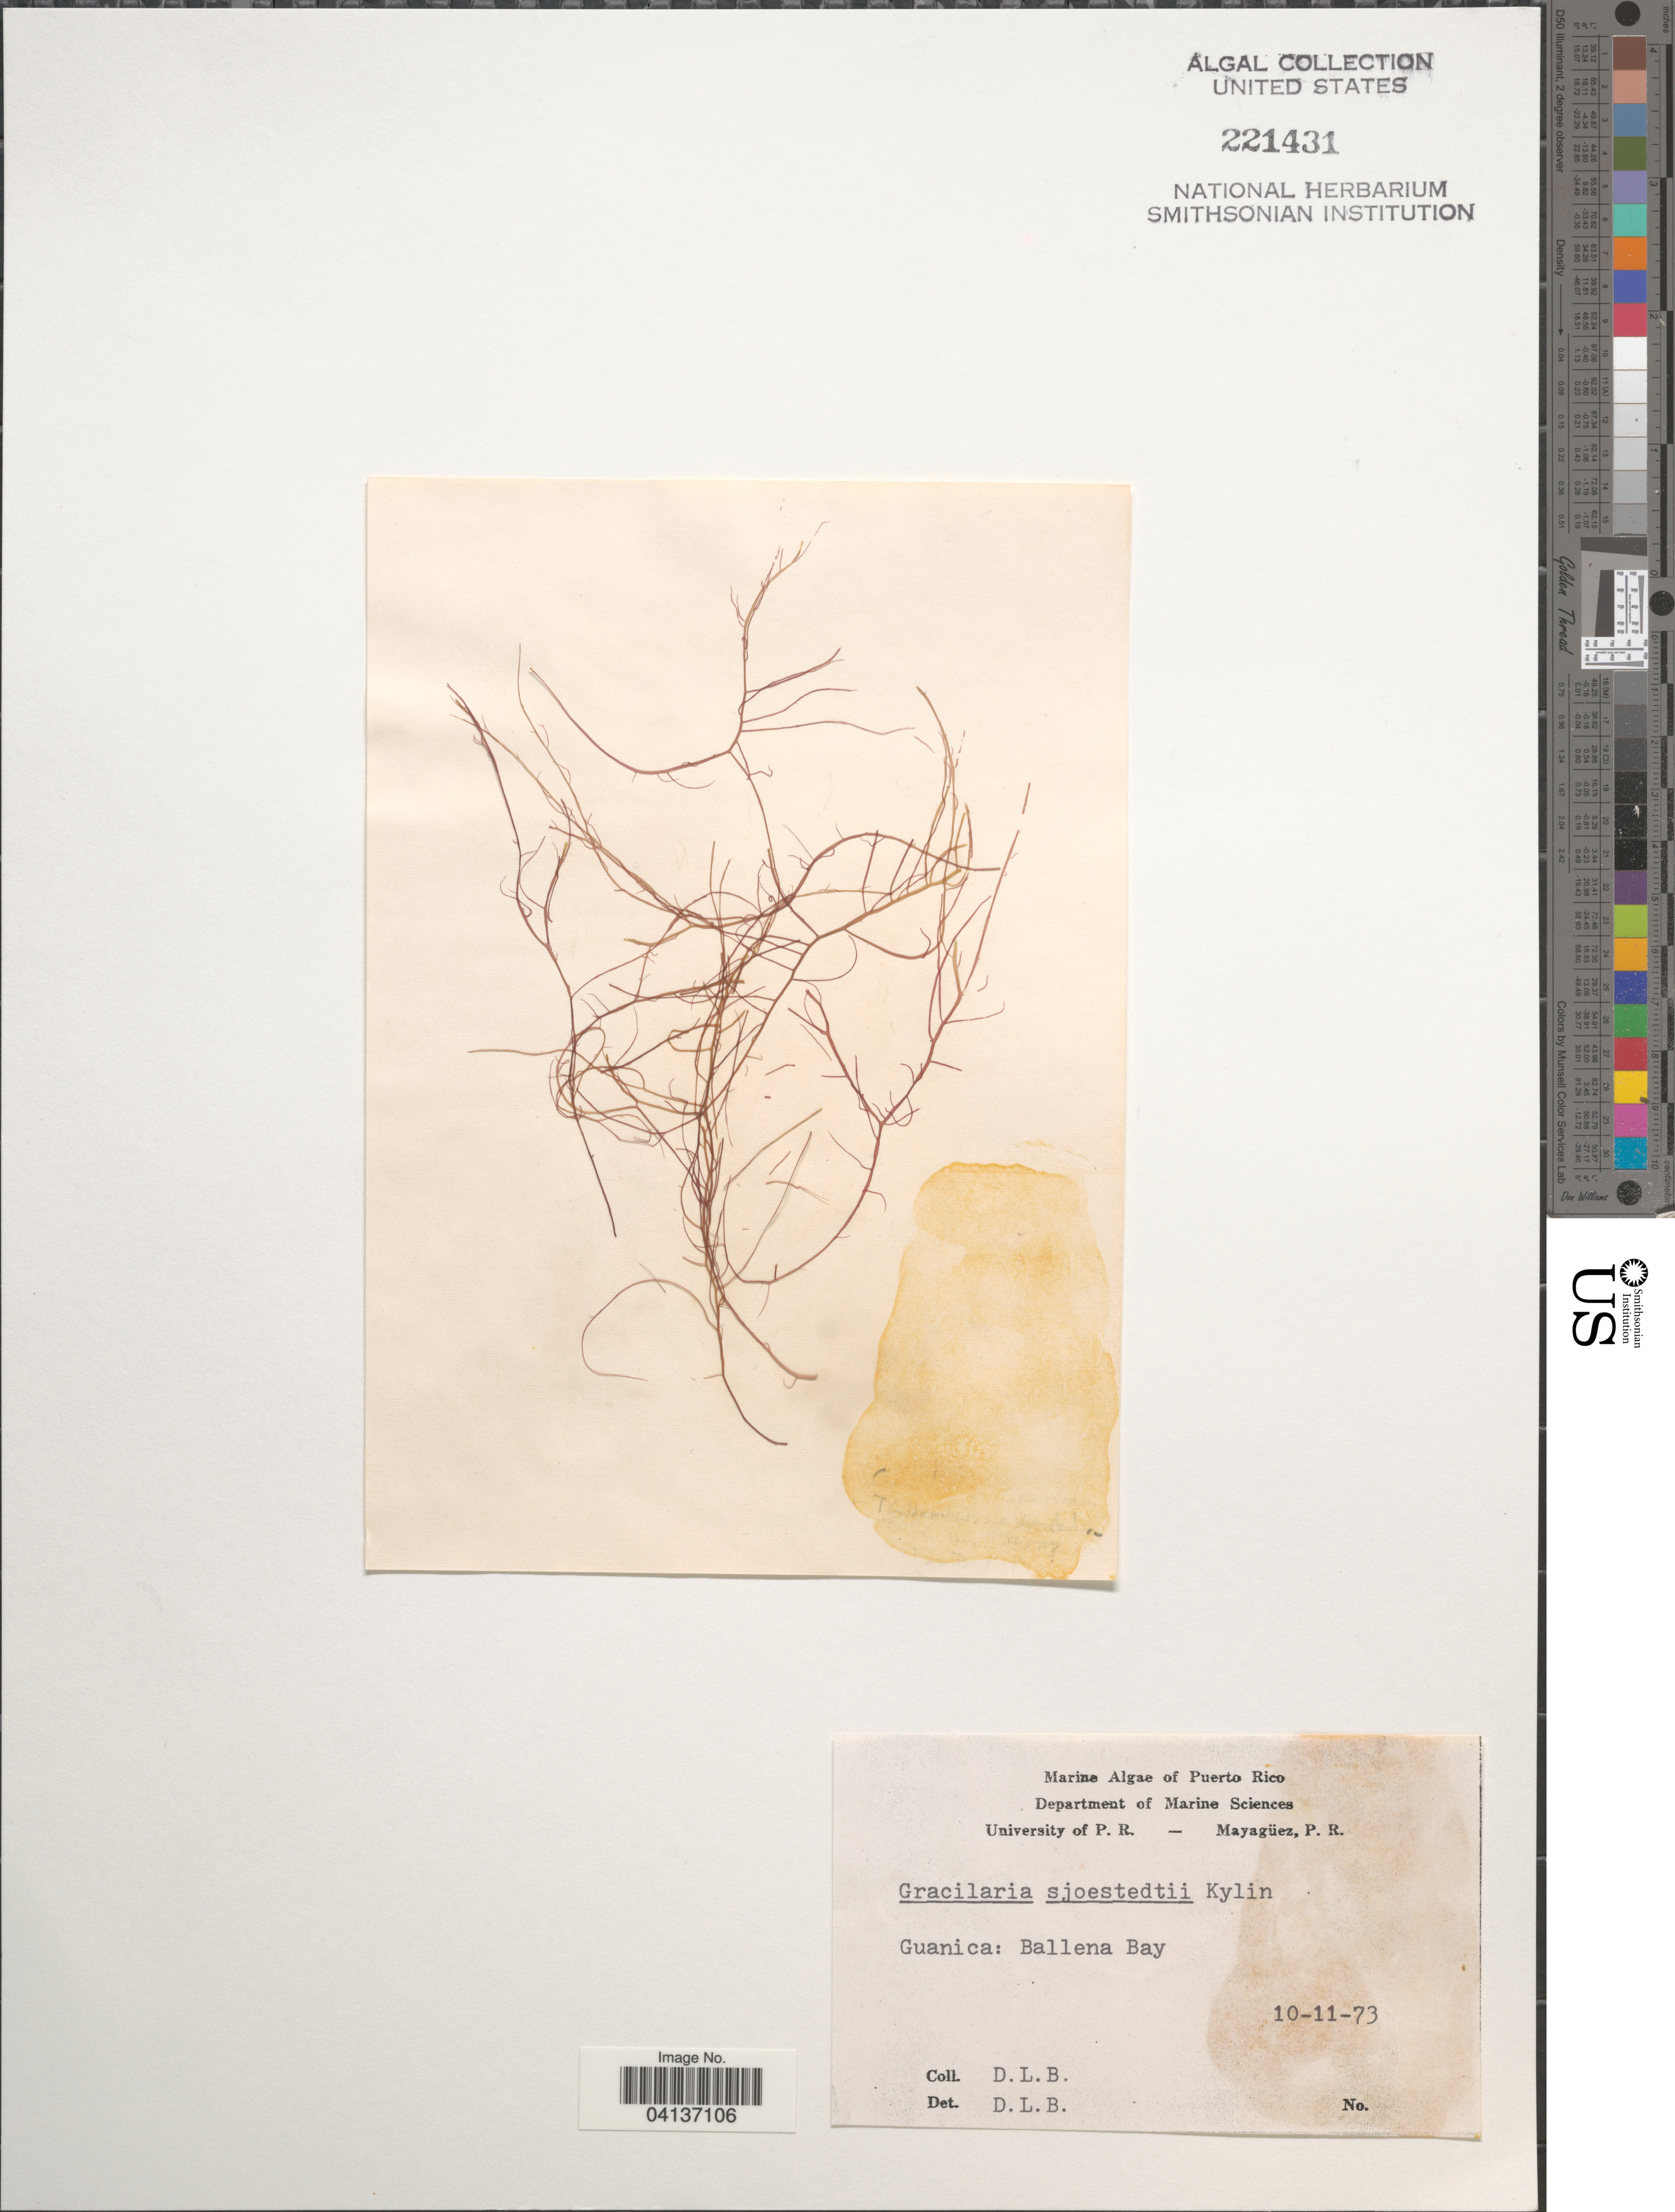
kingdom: Plantae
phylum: Rhodophyta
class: Florideophyceae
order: Gracilariales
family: Gracilariaceae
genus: Gracilariopsis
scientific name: Gracilariopsis andersonii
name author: (Grunow) E.Y. Dawson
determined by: Algae name updating Project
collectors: D. L. B.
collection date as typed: Transcribed d/m/y: 10/11/73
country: Puerto Rico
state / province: Guánica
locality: Ballena Bay.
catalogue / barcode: US 221431